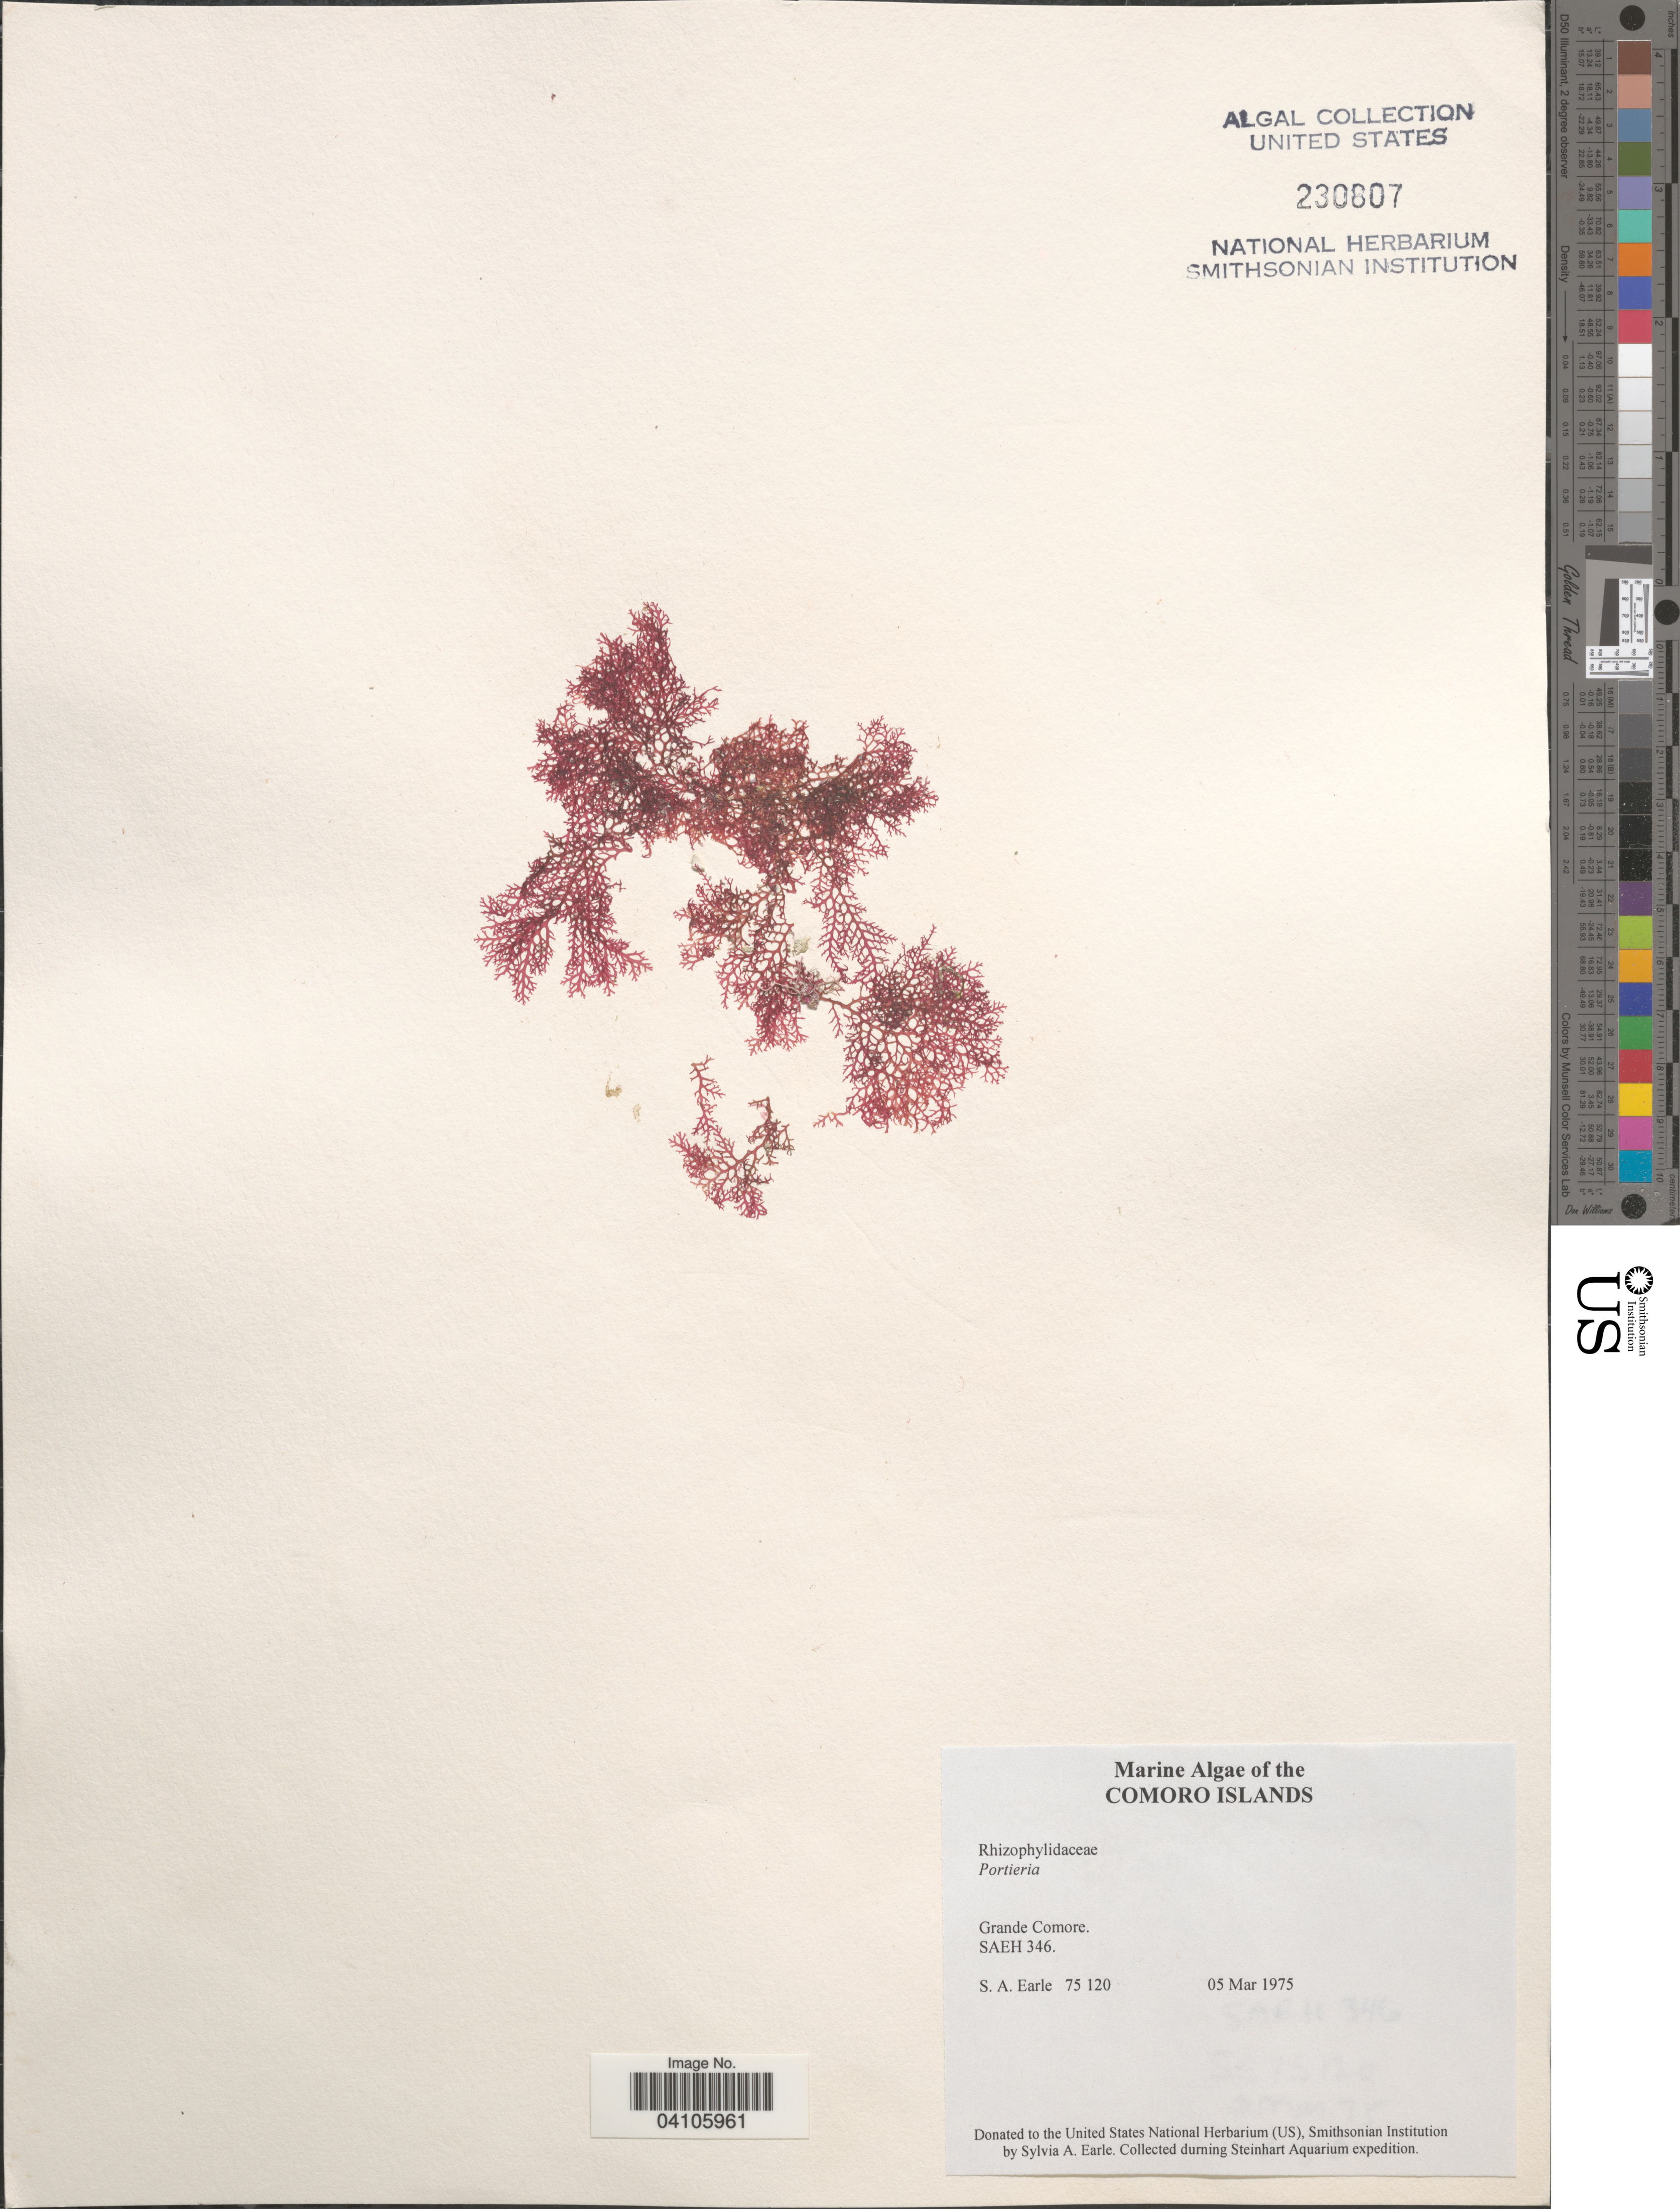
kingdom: Plantae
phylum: Rhodophyta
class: Florideophyceae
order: Gigartinales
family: Rhizophyllidaceae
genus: Portieria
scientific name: Portieria sp.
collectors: S. A. Earle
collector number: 75120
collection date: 1975-03-05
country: Comoros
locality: Grande Comore. Steinhart Aquarium expedition.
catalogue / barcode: US 230807